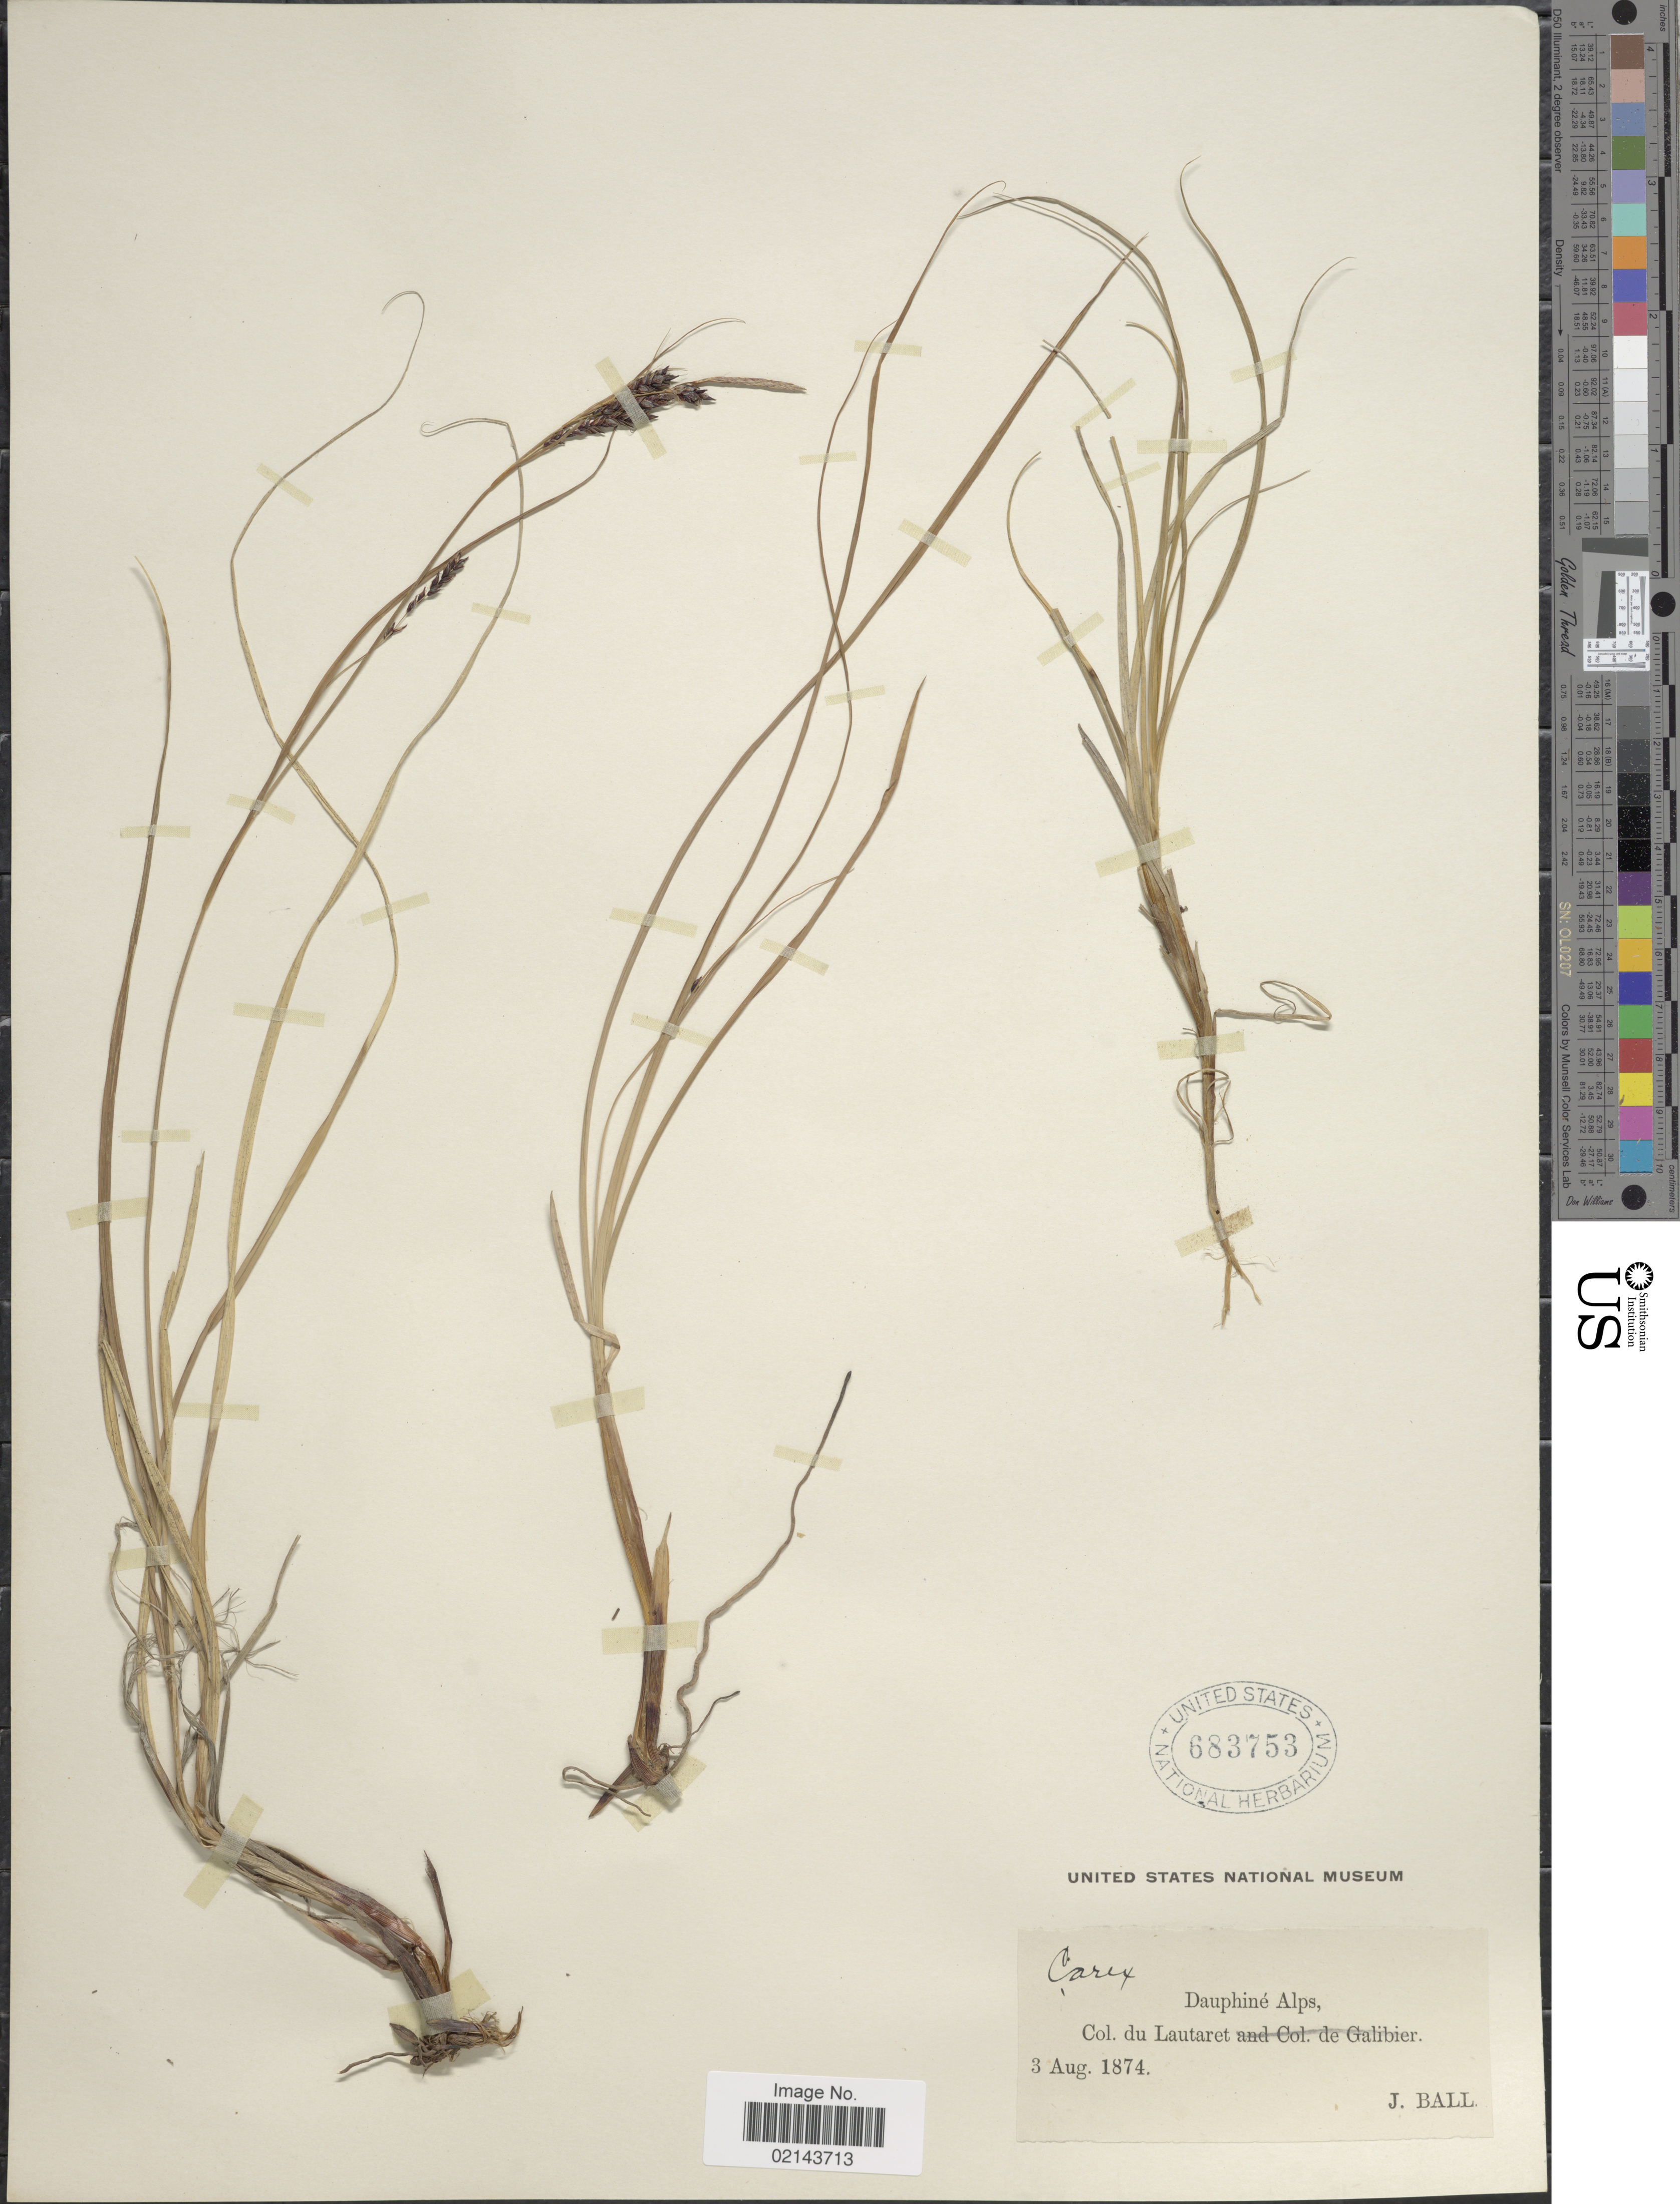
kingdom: Plantae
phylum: Tracheophyta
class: Liliopsida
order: Poales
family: Cyperaceae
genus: Carex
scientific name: Carex sp.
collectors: J. Ball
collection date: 1874-08-03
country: France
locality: Dauphiné Alps, Col du Lautaret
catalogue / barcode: US 683753